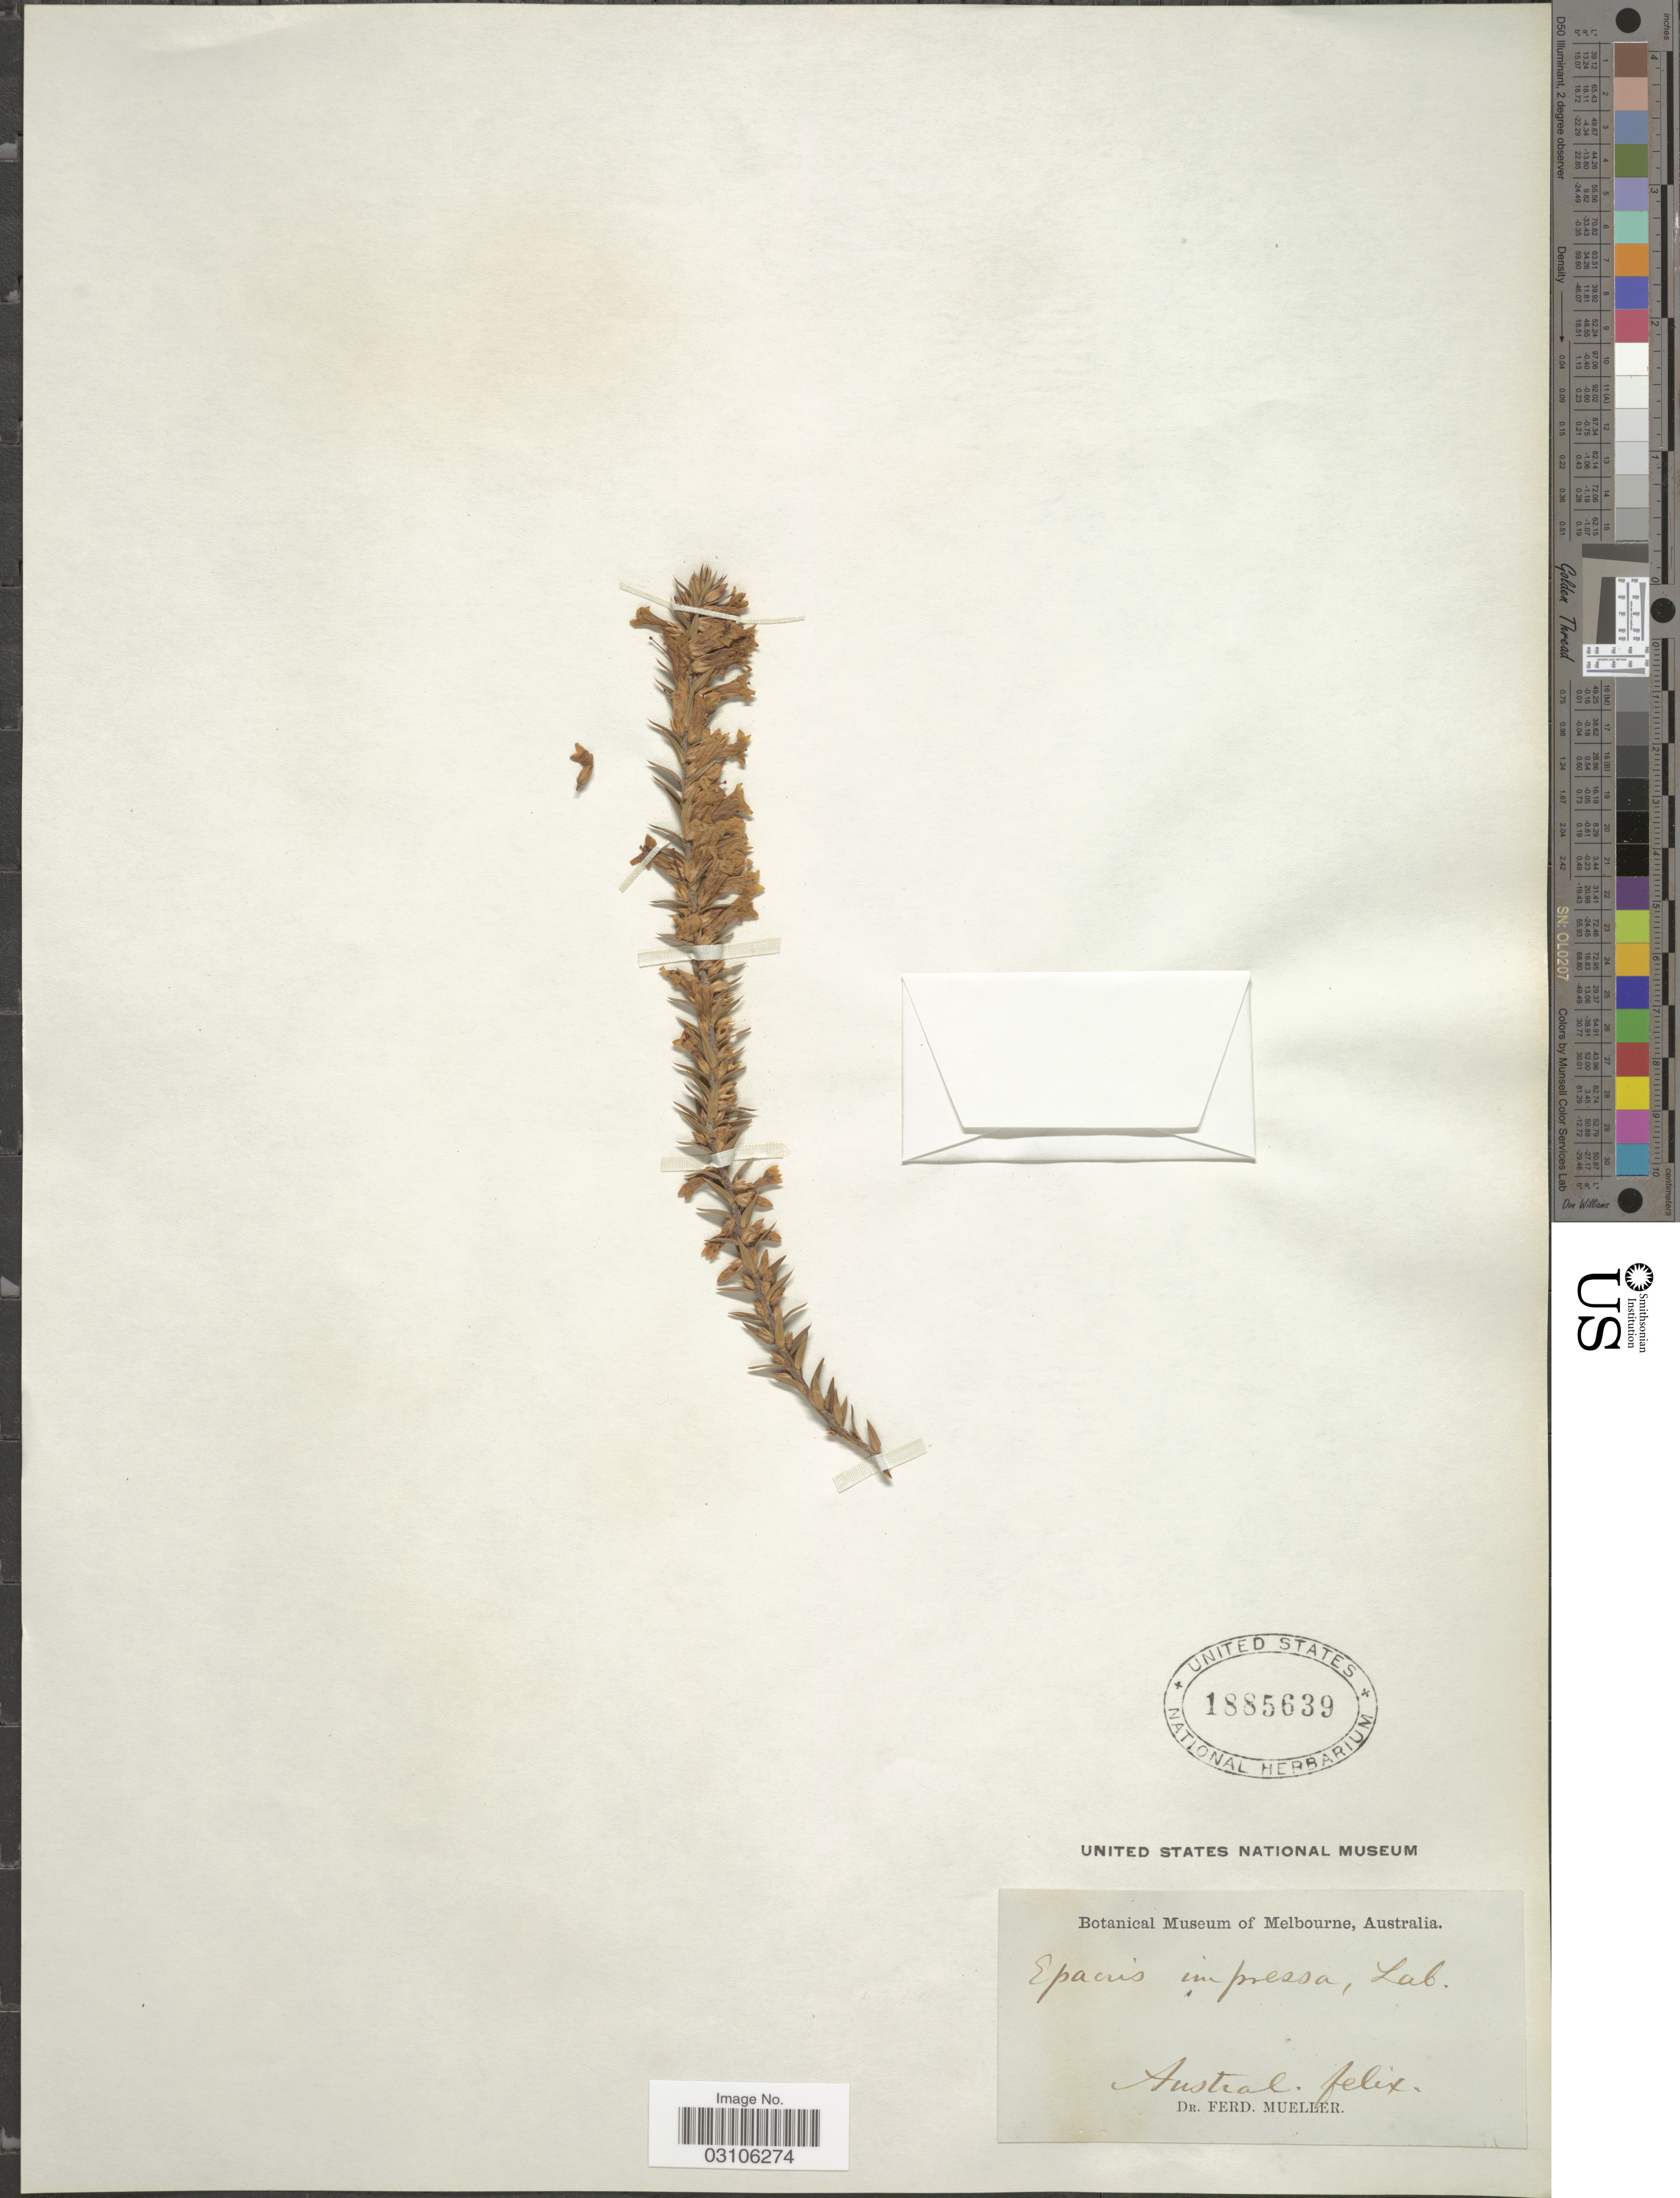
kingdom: Plantae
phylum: Tracheophyta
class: Magnoliopsida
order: Ericales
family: Ericaceae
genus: Epacris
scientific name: Epacris impressa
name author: Labill.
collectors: F. Mueller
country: Australia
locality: Felix.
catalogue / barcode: US 1885639